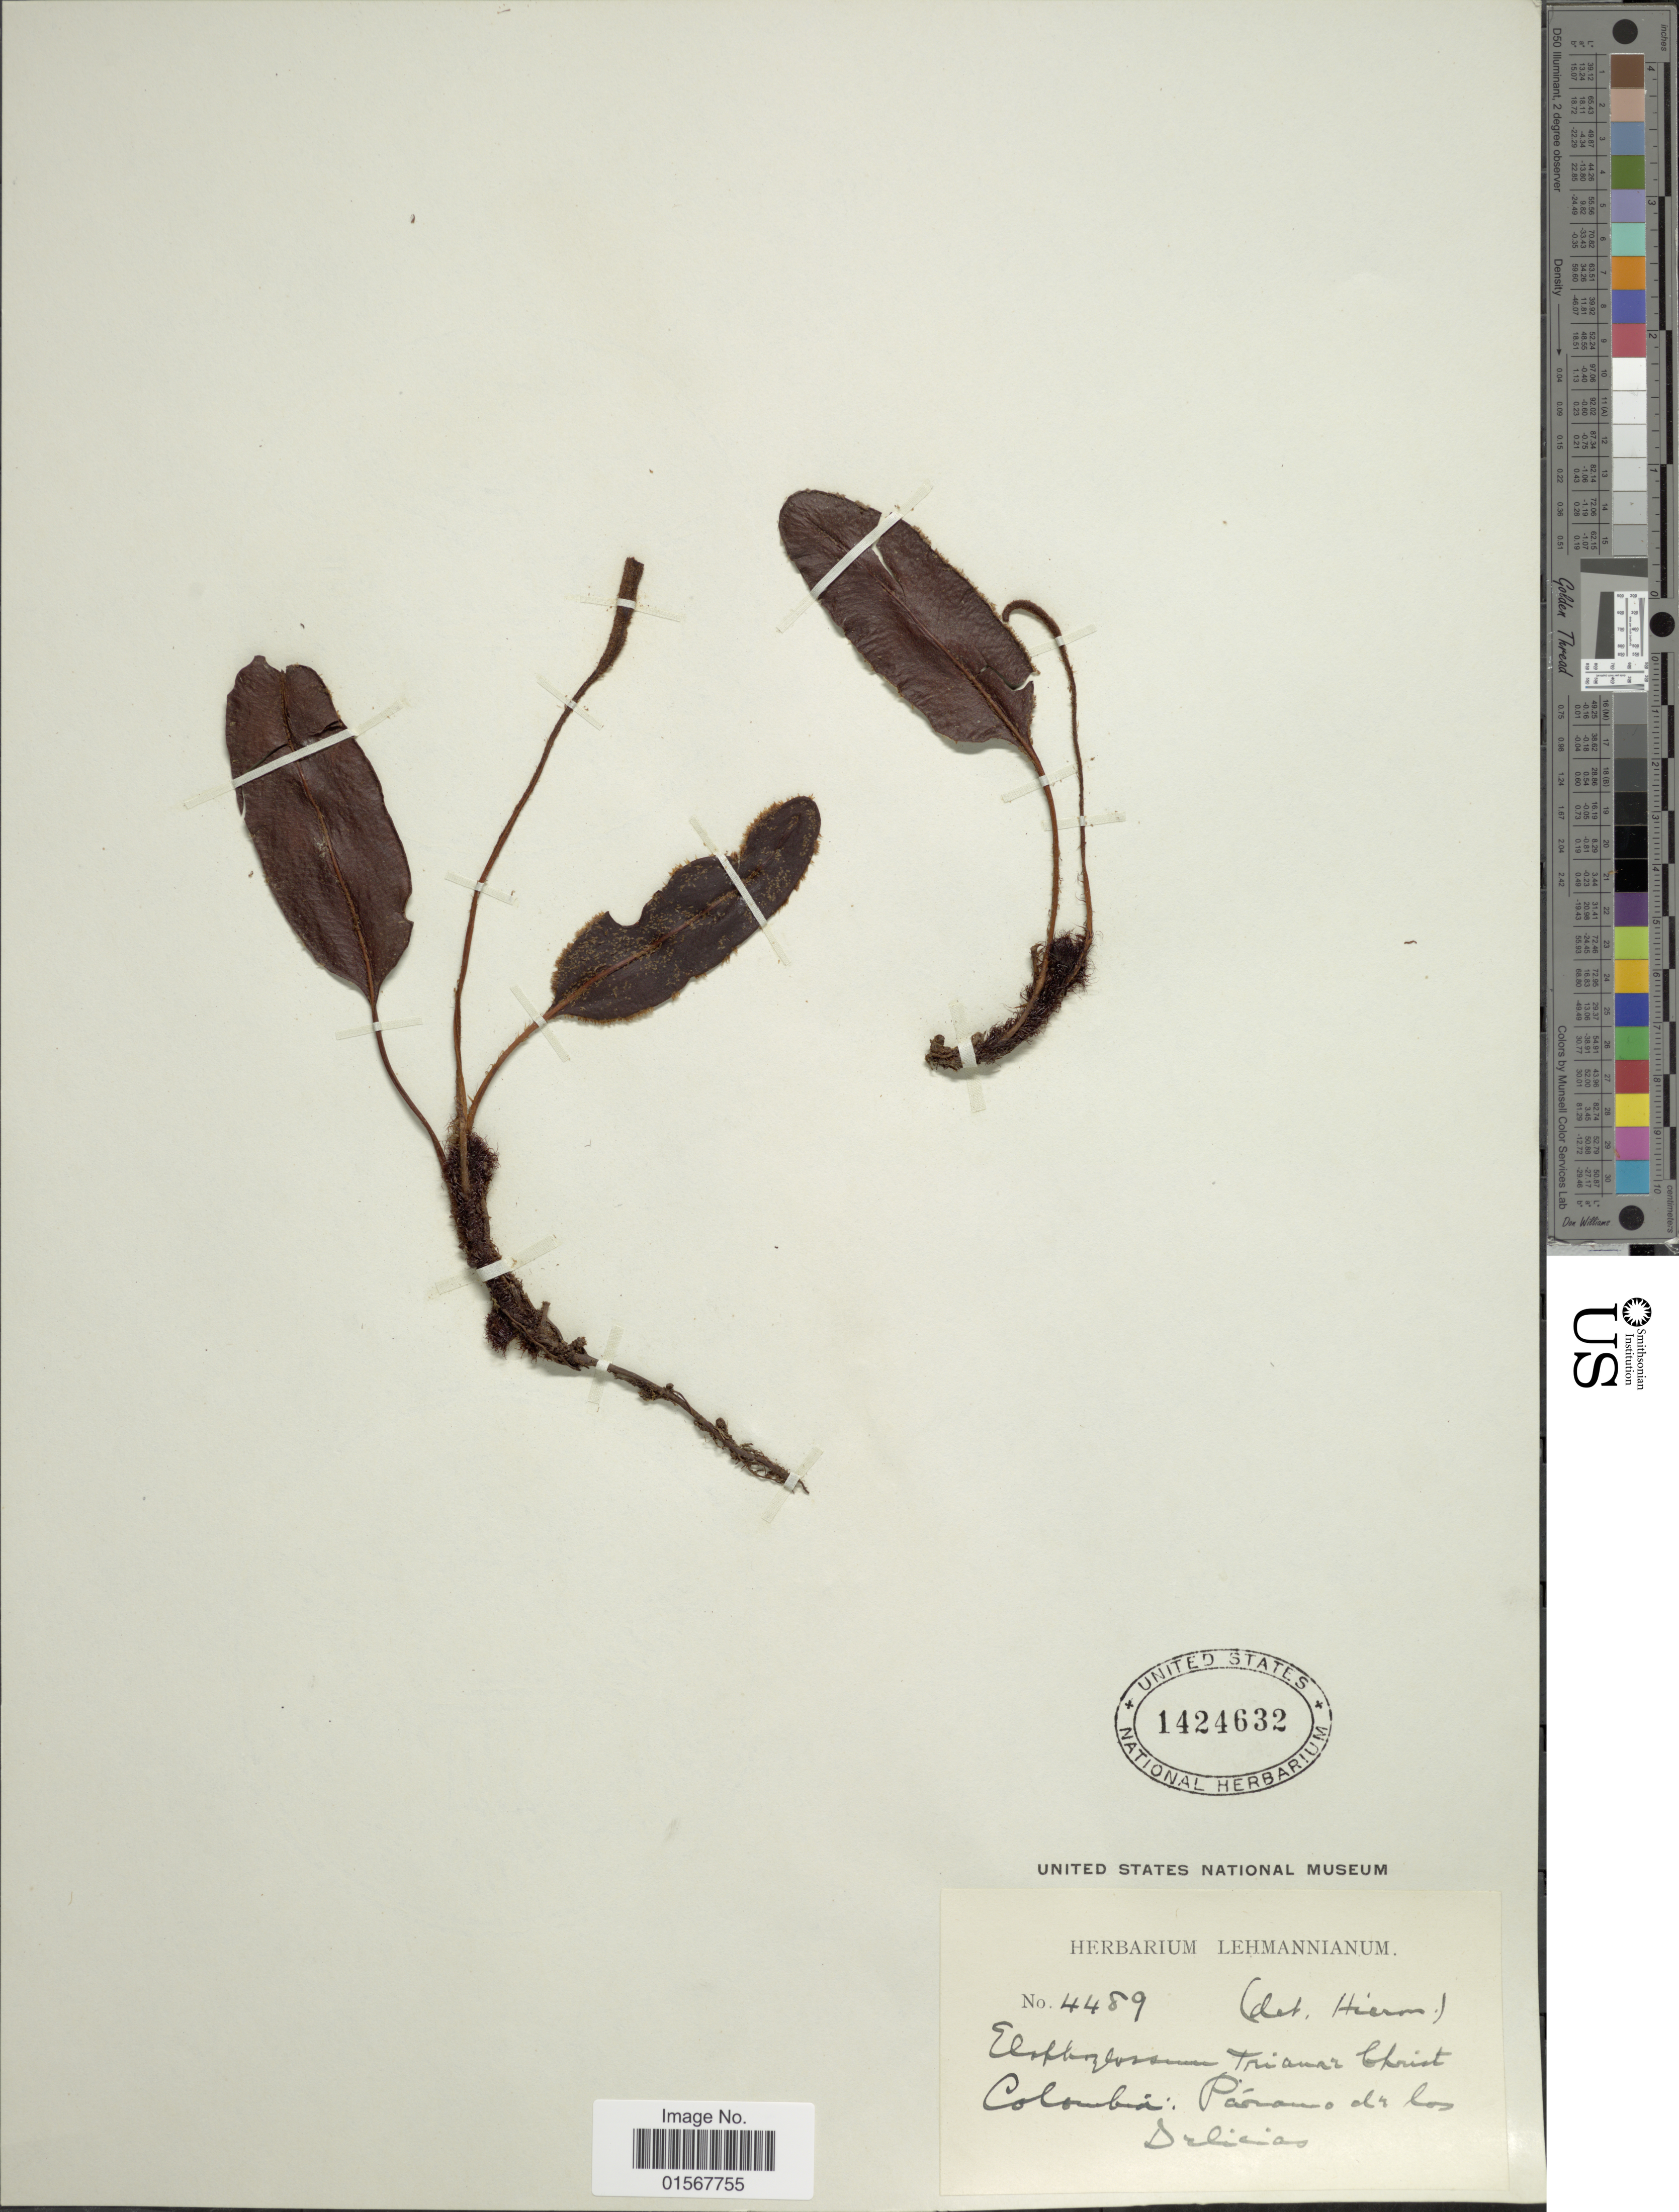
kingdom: Plantae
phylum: Tracheophyta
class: Polypodiopsida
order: Polypodiales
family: Dryopteridaceae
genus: Elaphoglossum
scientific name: Elaphoglossum trianae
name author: Christ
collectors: ex herb. Lehmann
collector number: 4489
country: Colombia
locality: Colombia: Paramo de los Delicias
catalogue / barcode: US 1424632